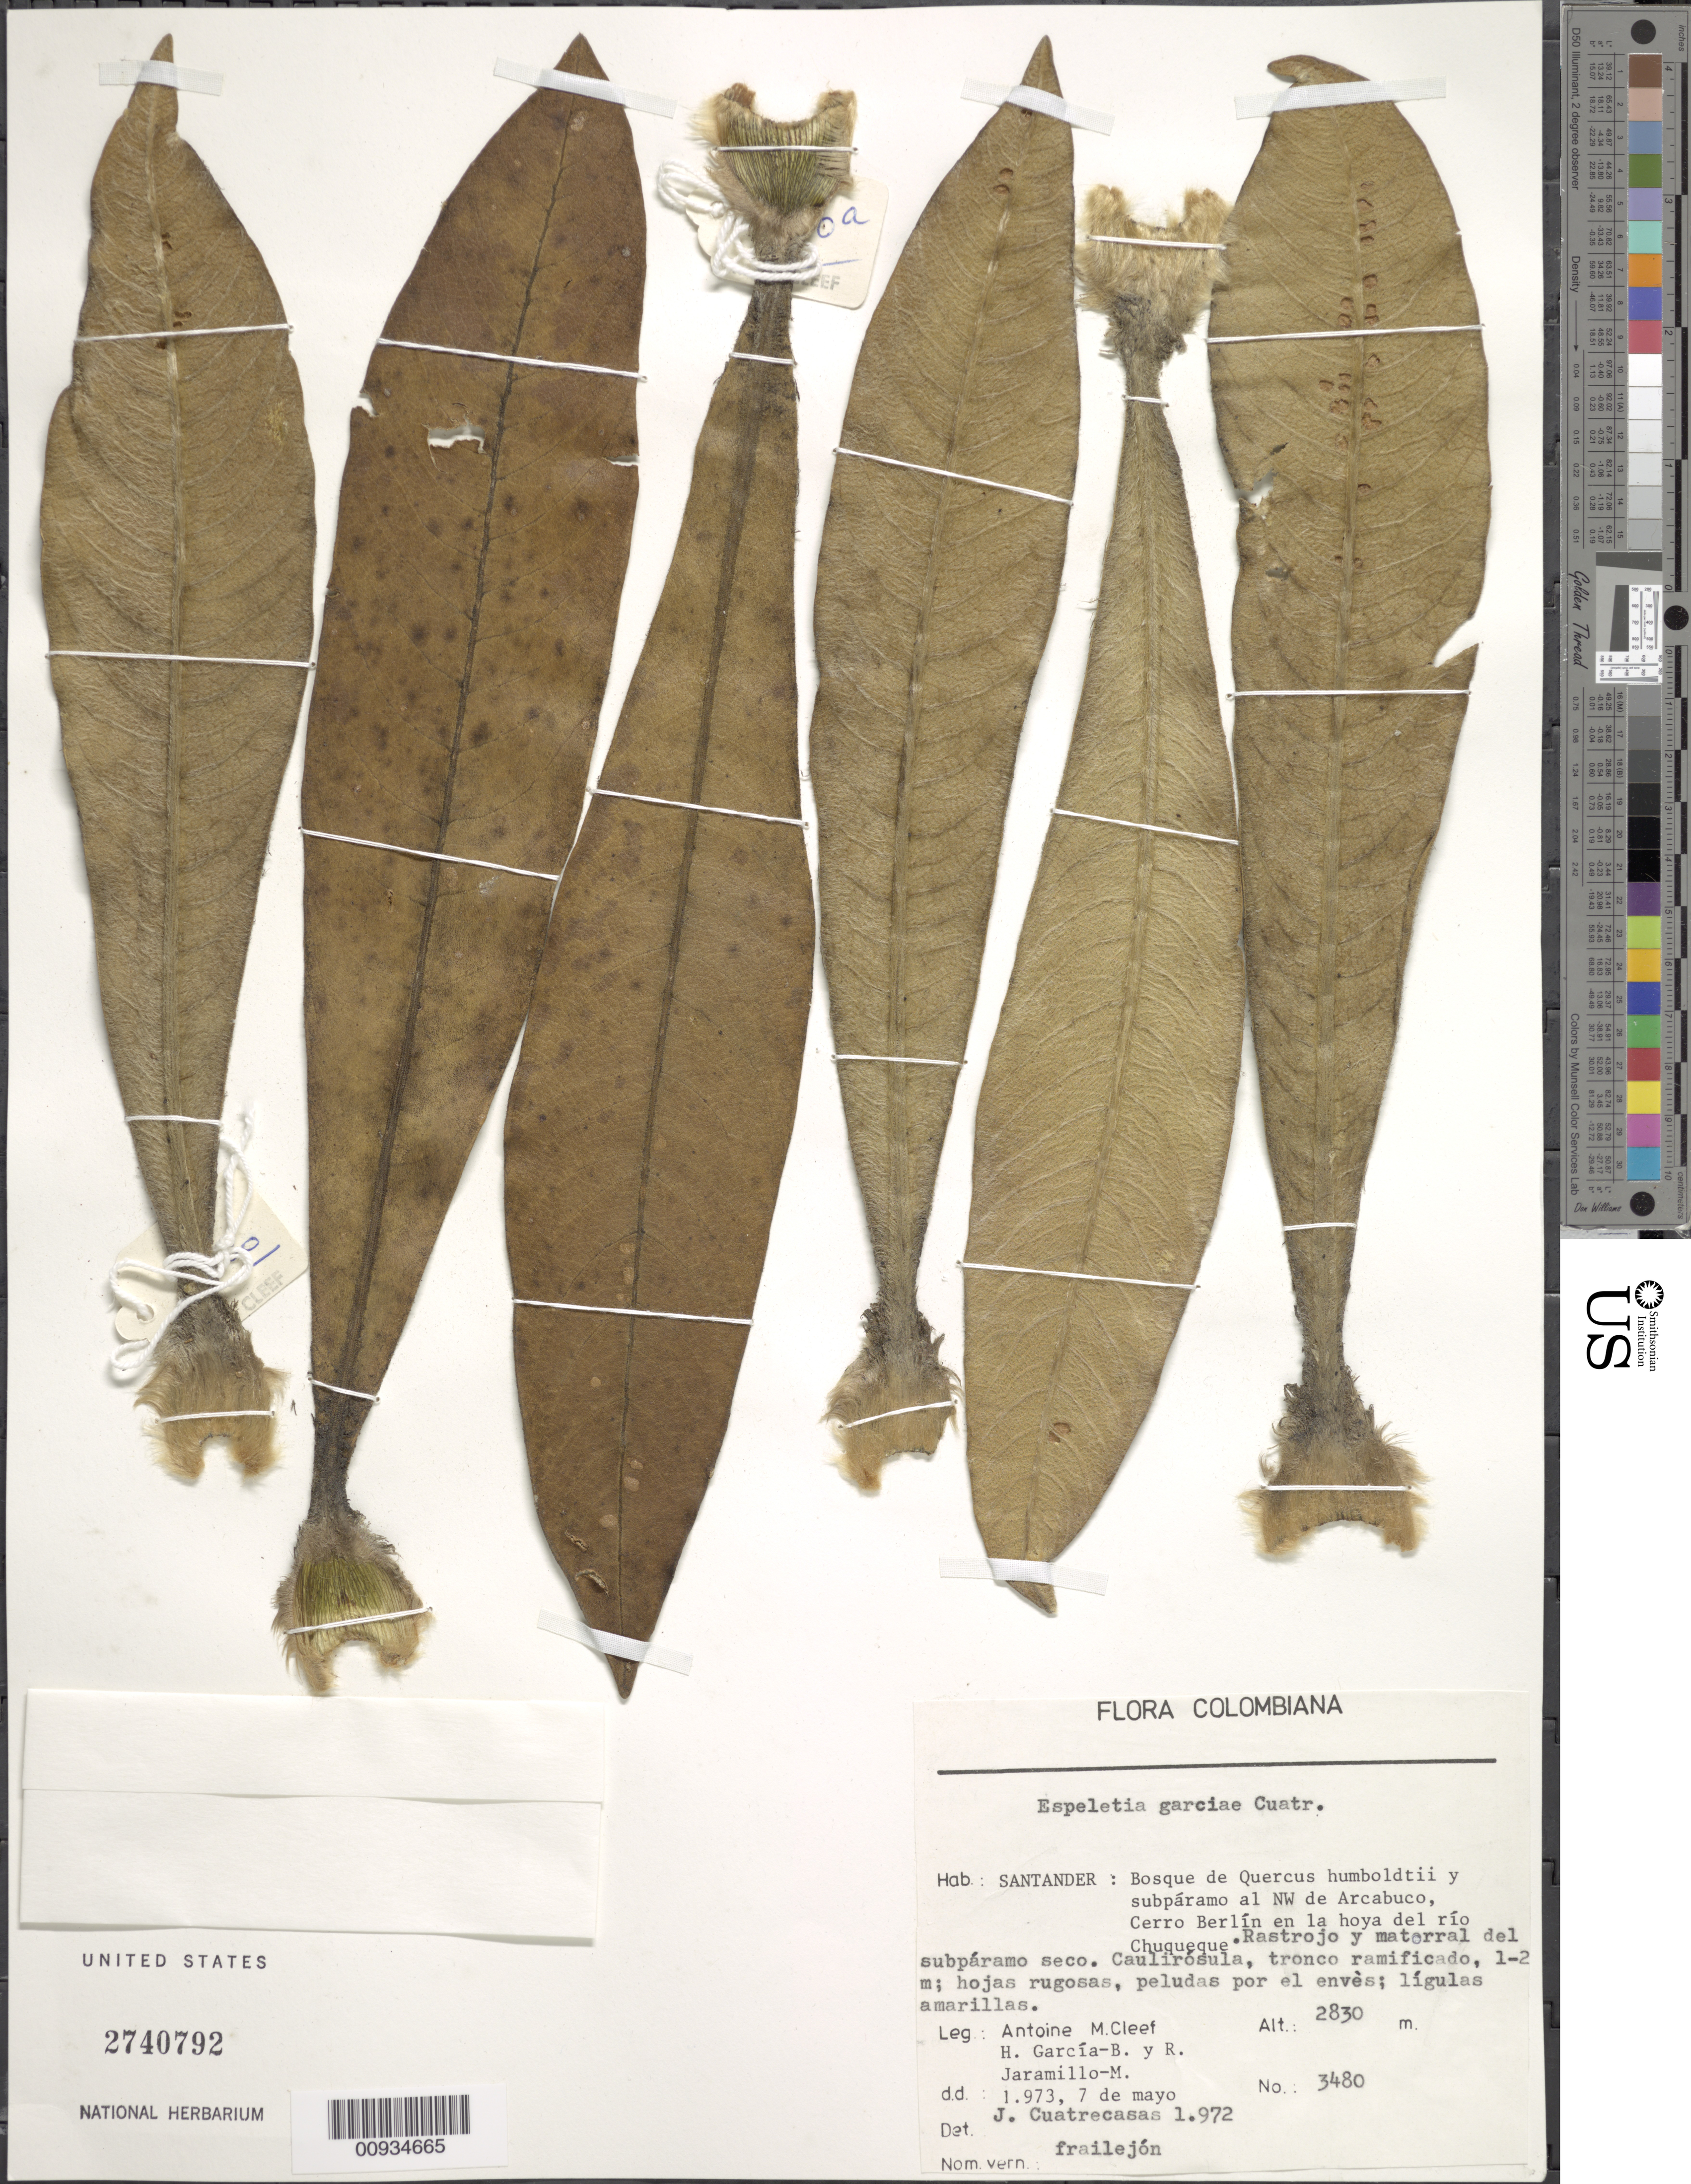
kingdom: Plantae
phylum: Tracheophyta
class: Magnoliopsida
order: Asterales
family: Asteraceae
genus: Espeletiopsis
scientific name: Espeletiopsis garciae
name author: (Cuatrec.) Cuatrec.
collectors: A. M. Cleef, H. García Barriga & R. Jaramillo M.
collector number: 3480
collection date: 1973-05-07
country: Colombia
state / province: Santander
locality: Al NE de Arcabuco, Cerro Berlín en la Hoya del Río Chuqueque.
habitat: Bosque de Quercus humboldtii y subpáramo. Rastrojos y matorral del subpáramo seco.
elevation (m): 2830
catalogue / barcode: US 2740792